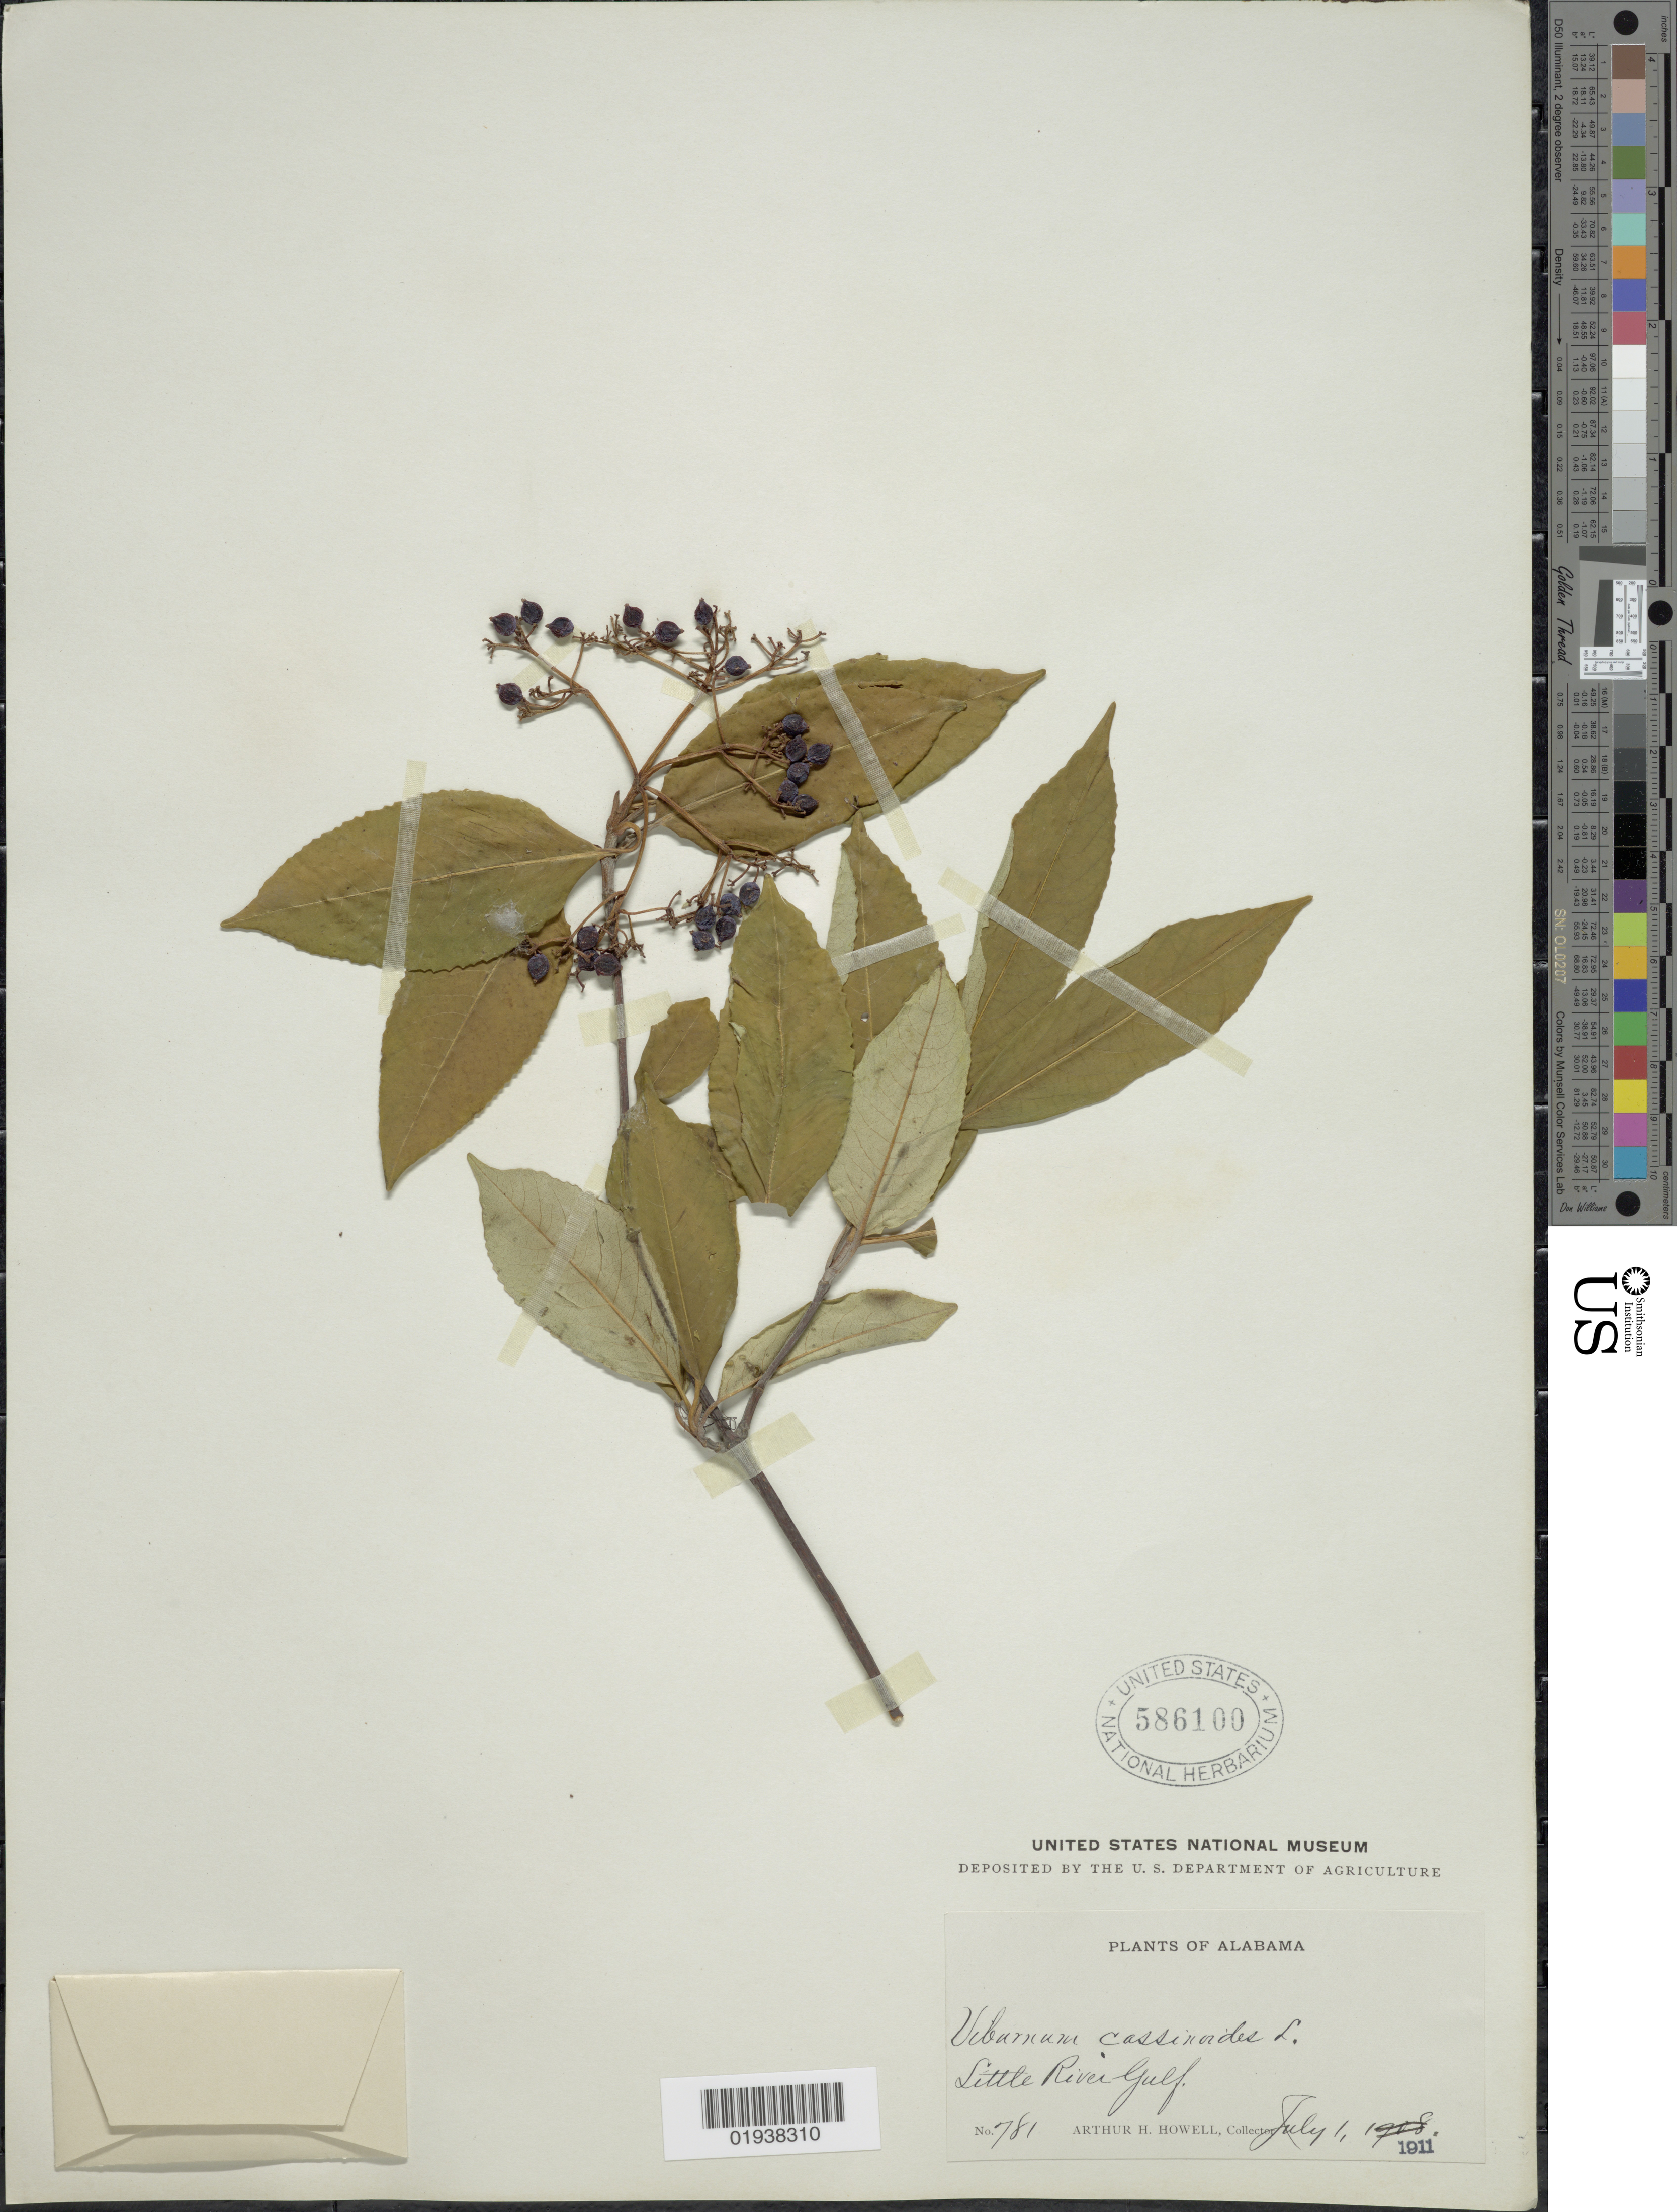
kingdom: Plantae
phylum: Tracheophyta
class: Magnoliopsida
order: Dipsacales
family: Viburnaceae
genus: Viburnum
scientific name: Viburnum cassinoides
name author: L.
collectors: A. H. Howell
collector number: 781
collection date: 1911-07-01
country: United States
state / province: Alabama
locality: Little River Gulf.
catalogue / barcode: US 586100